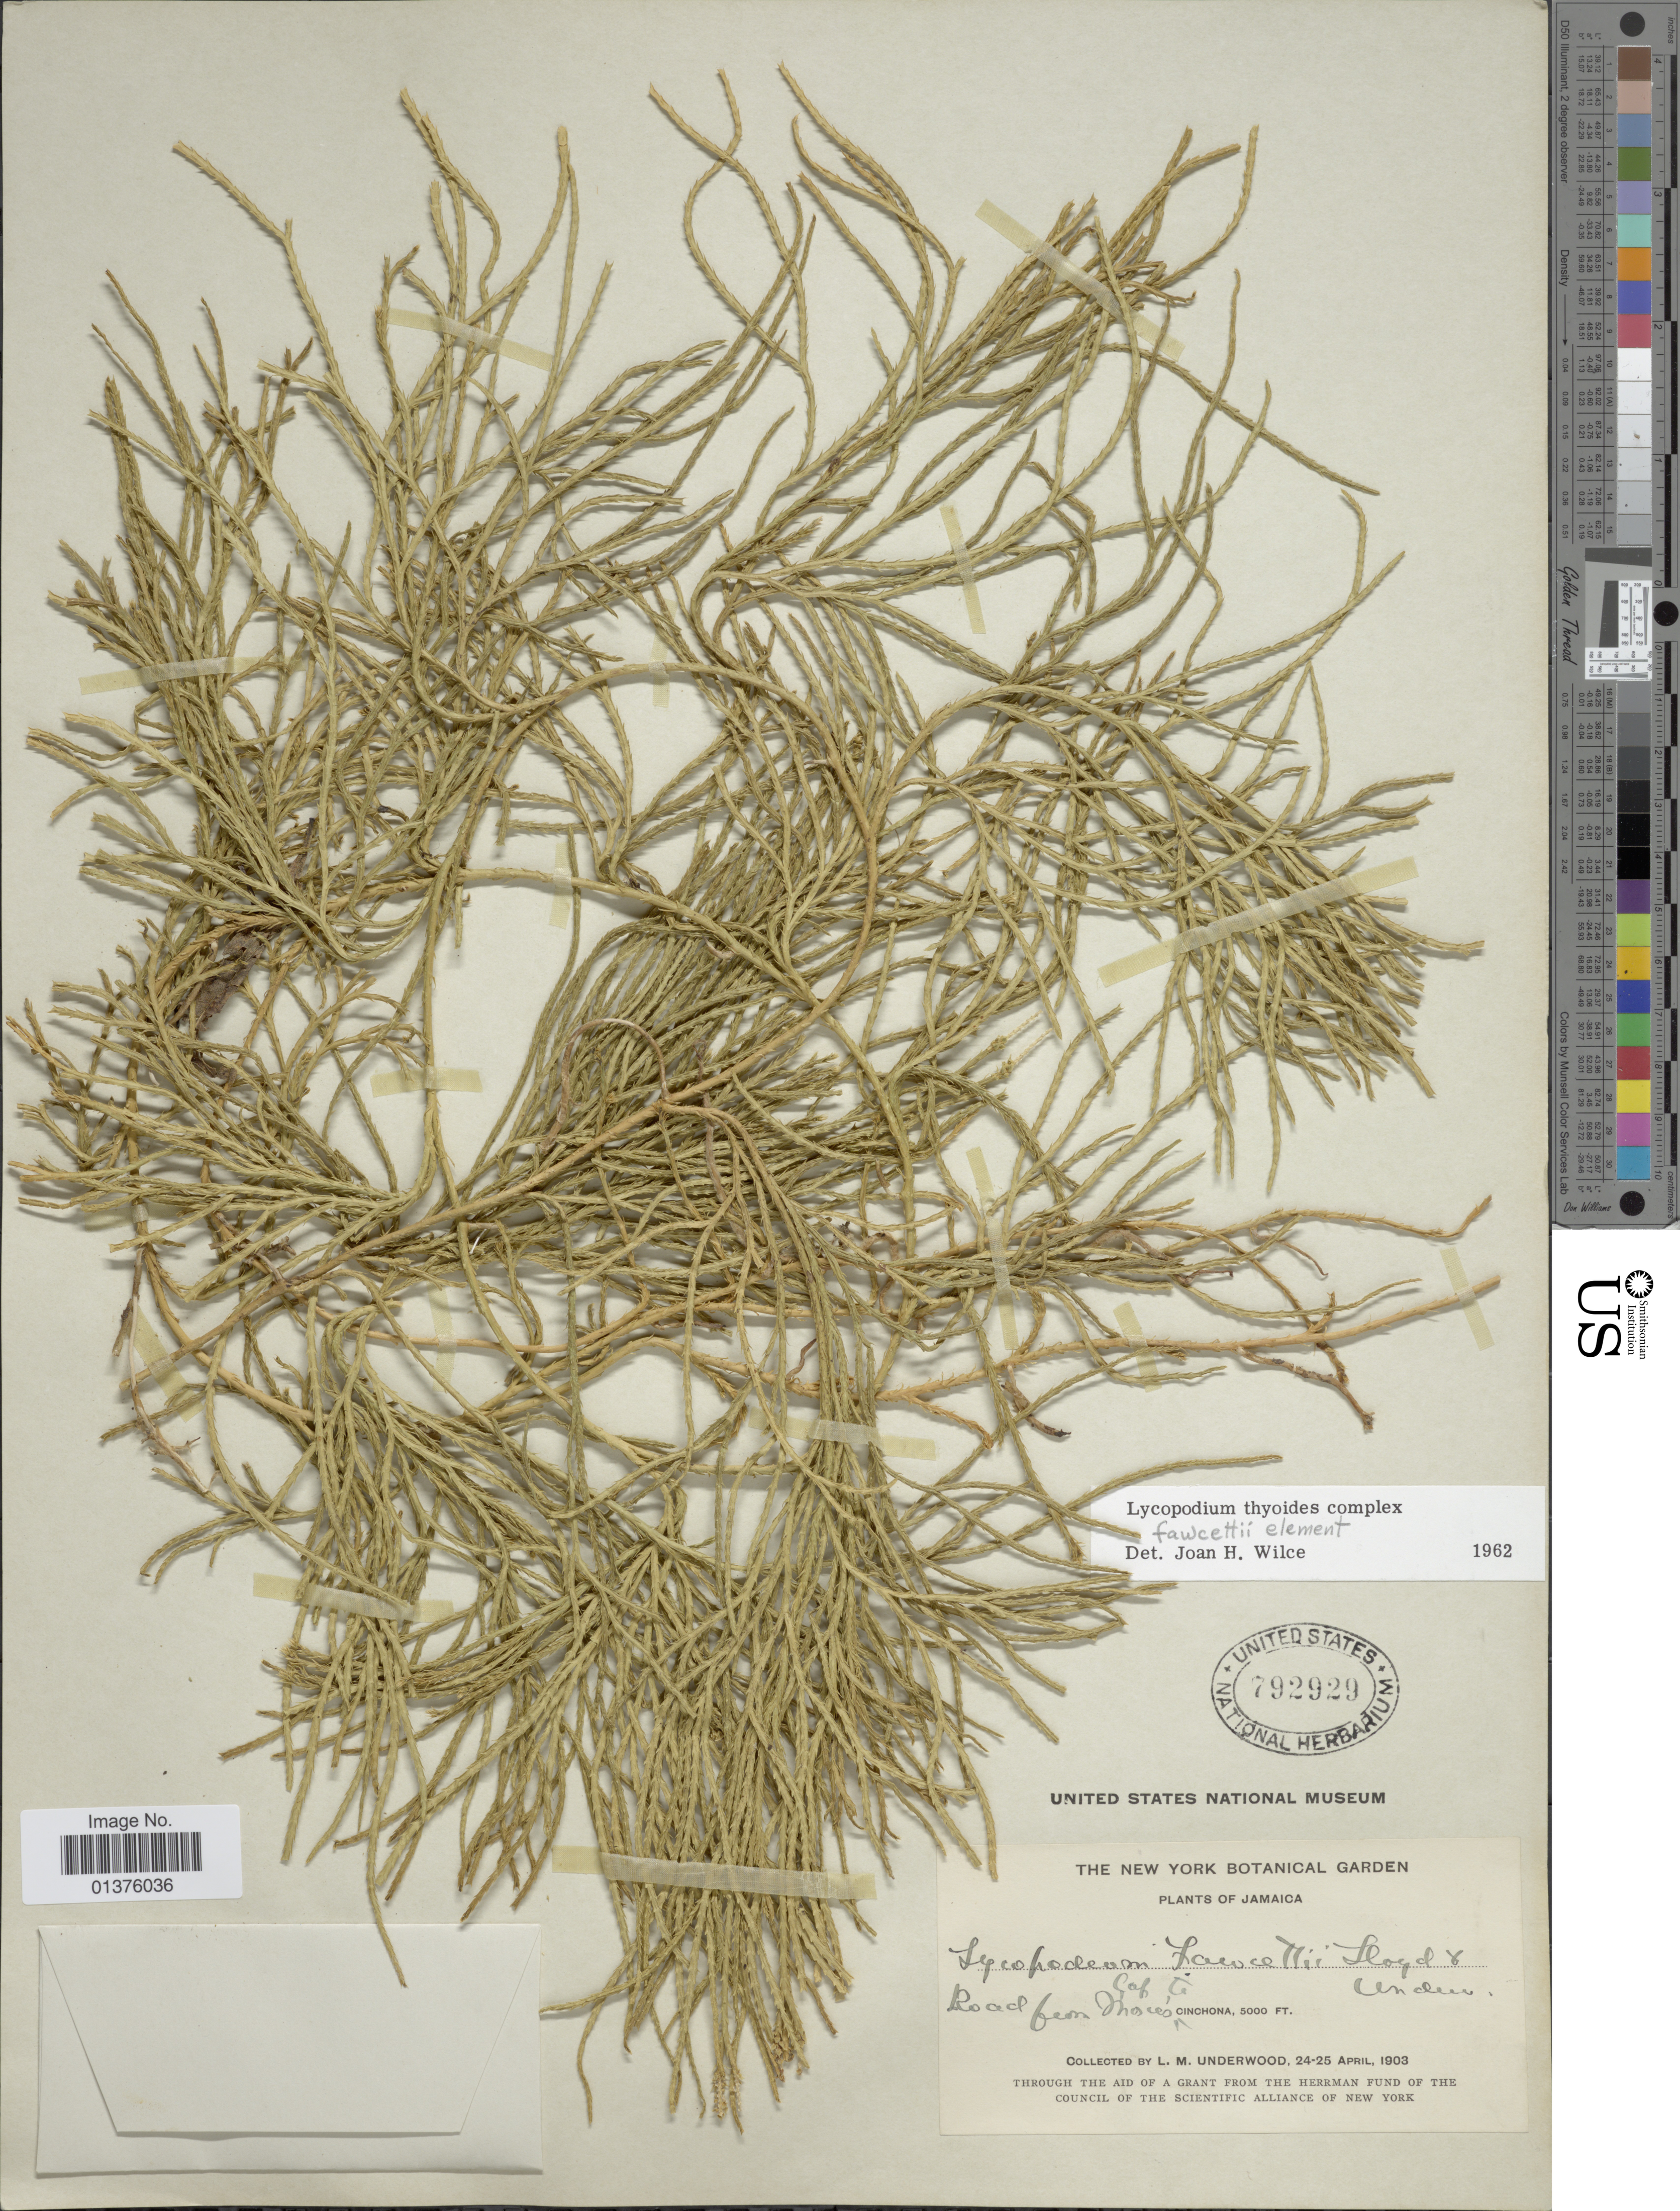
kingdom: Plantae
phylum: Tracheophyta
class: Lycopodiopsida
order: Lycopodiales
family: Lycopodiaceae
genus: Diphasiastrum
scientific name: Diphasiastrum thyoides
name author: (Humb. & Bonpl. ex Willd.) Holub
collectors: L. M. Underwood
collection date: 1903-04-24/1903-04-25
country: Jamaica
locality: Road from Morces Gap to Cinchona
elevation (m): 1524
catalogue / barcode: US 792929